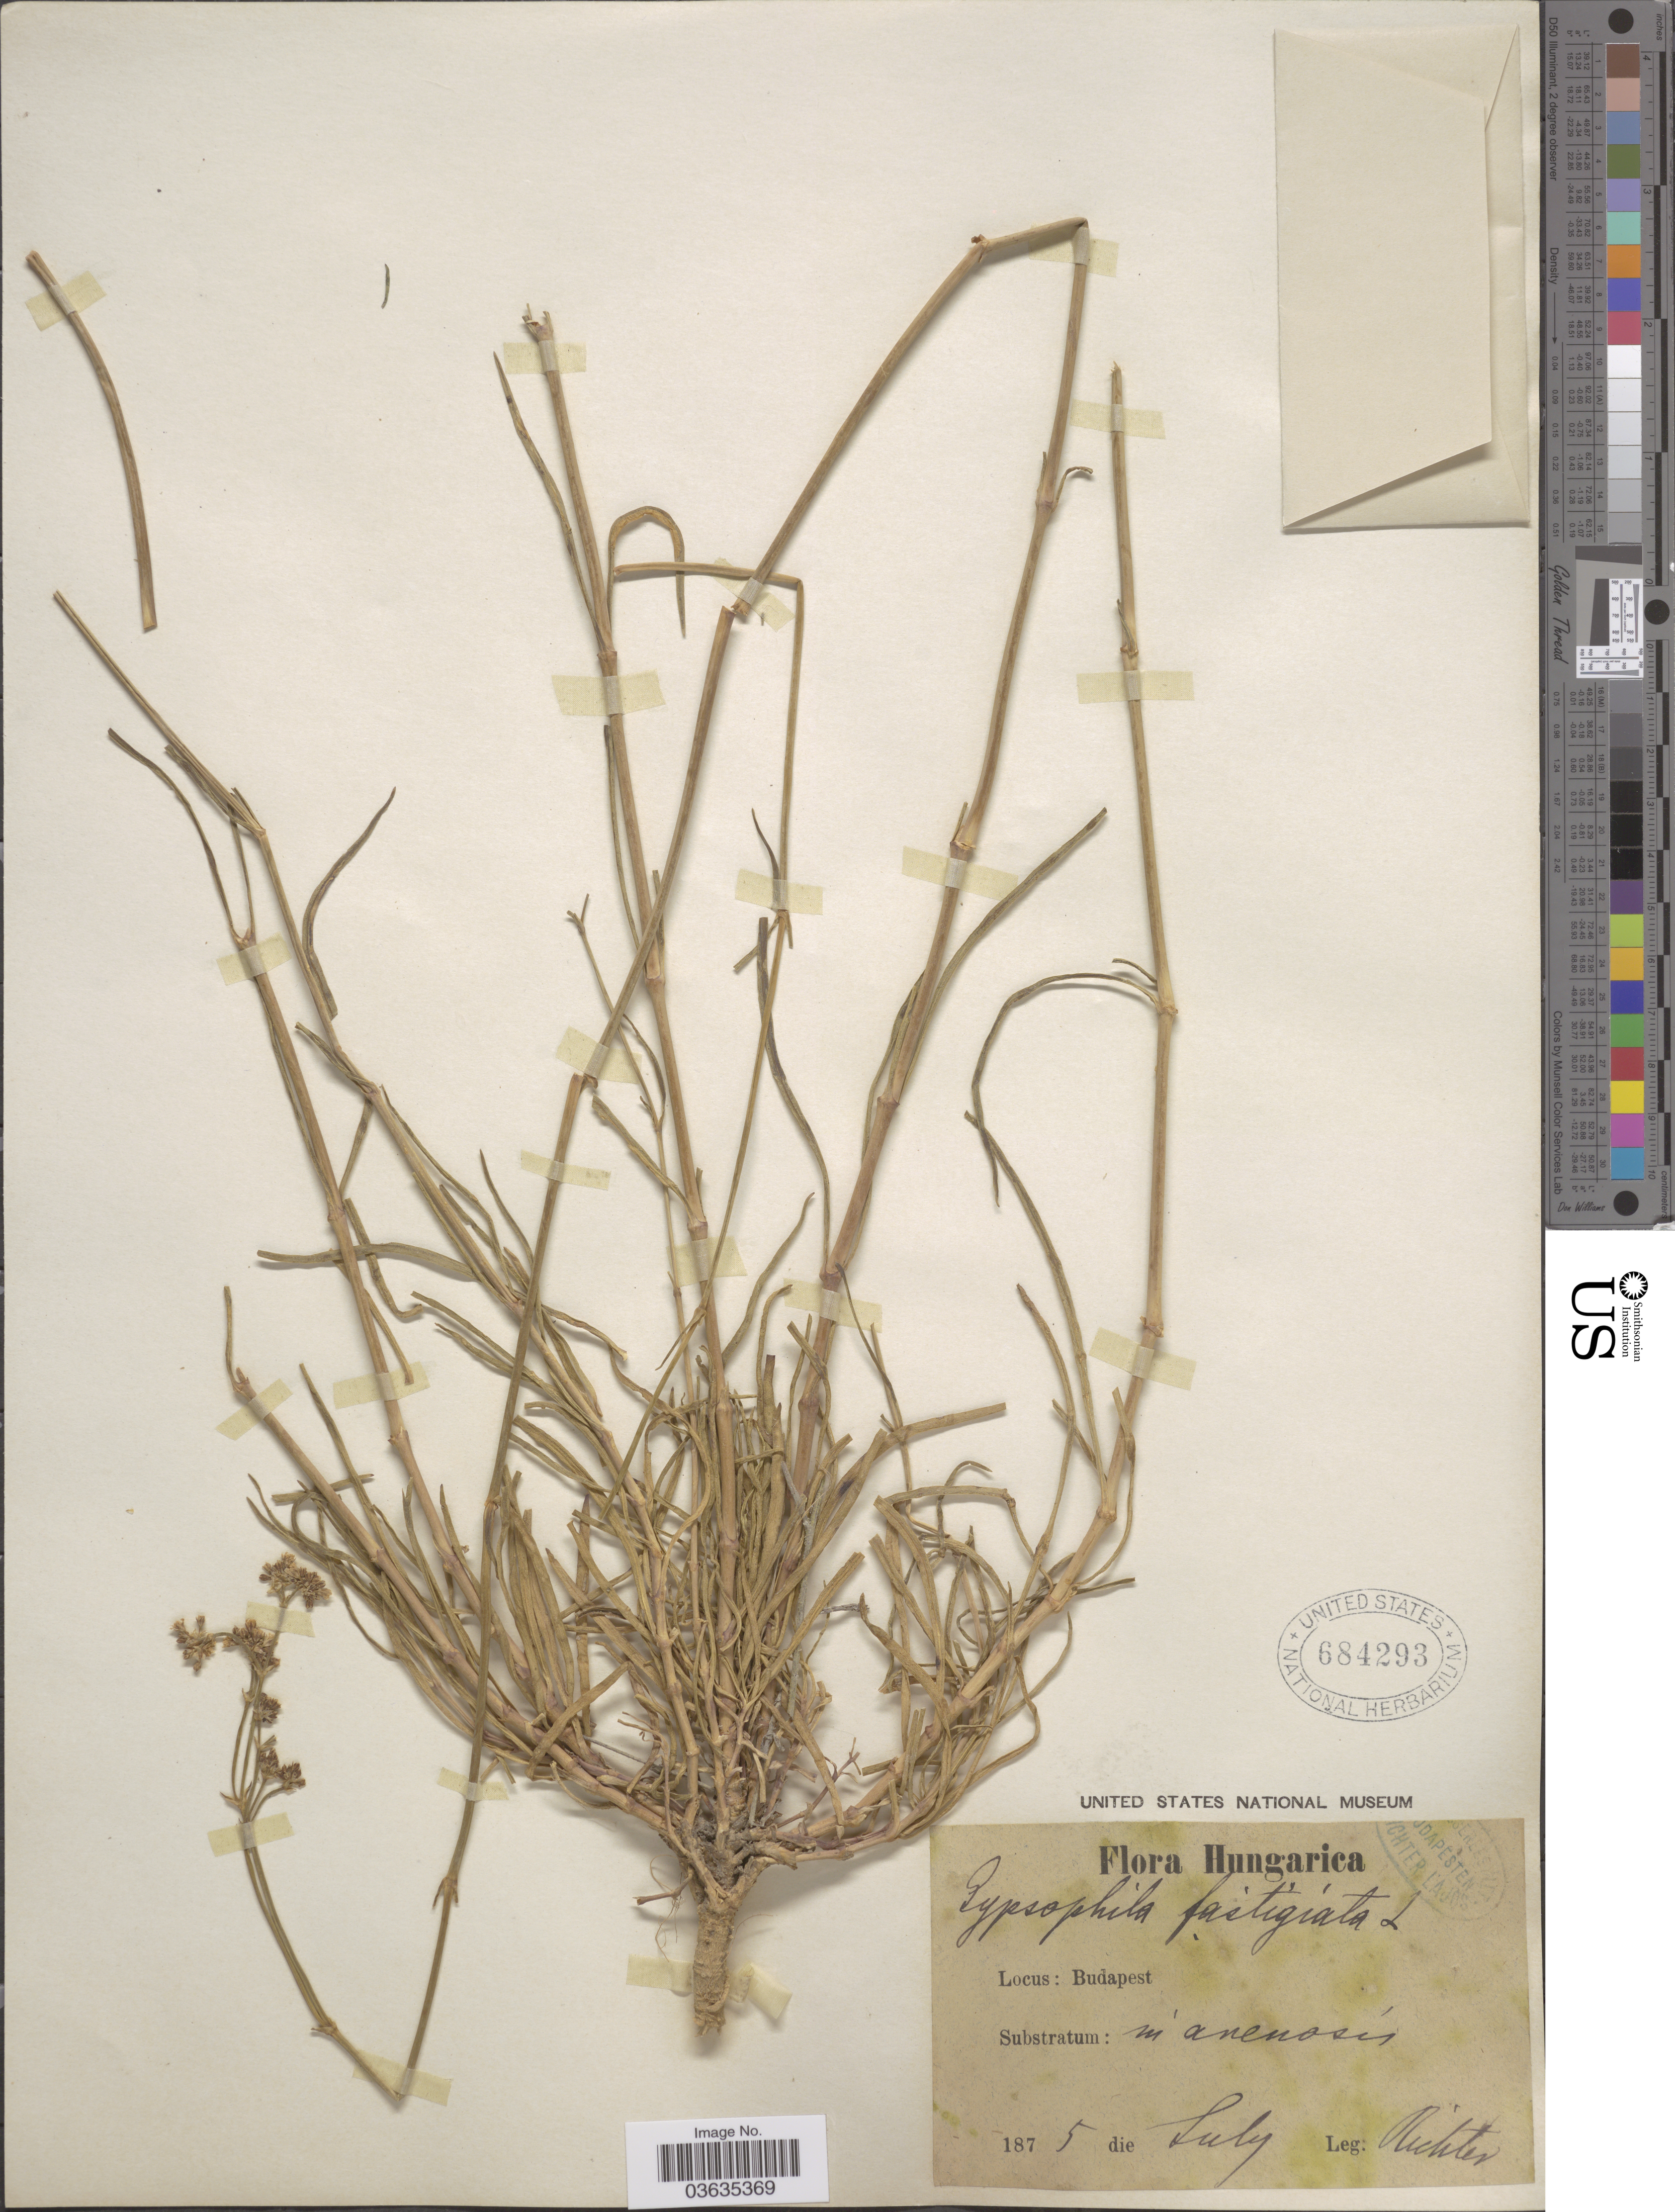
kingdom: Plantae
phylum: Tracheophyta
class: Magnoliopsida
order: Caryophyllales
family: Caryophyllaceae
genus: Gypsophila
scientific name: Gypsophila fastigiata var. fastigiata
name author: L.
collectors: -- Richter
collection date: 1875-07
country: Hungary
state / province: Budapest, Capital District of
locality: Budapest.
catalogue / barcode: US 684293